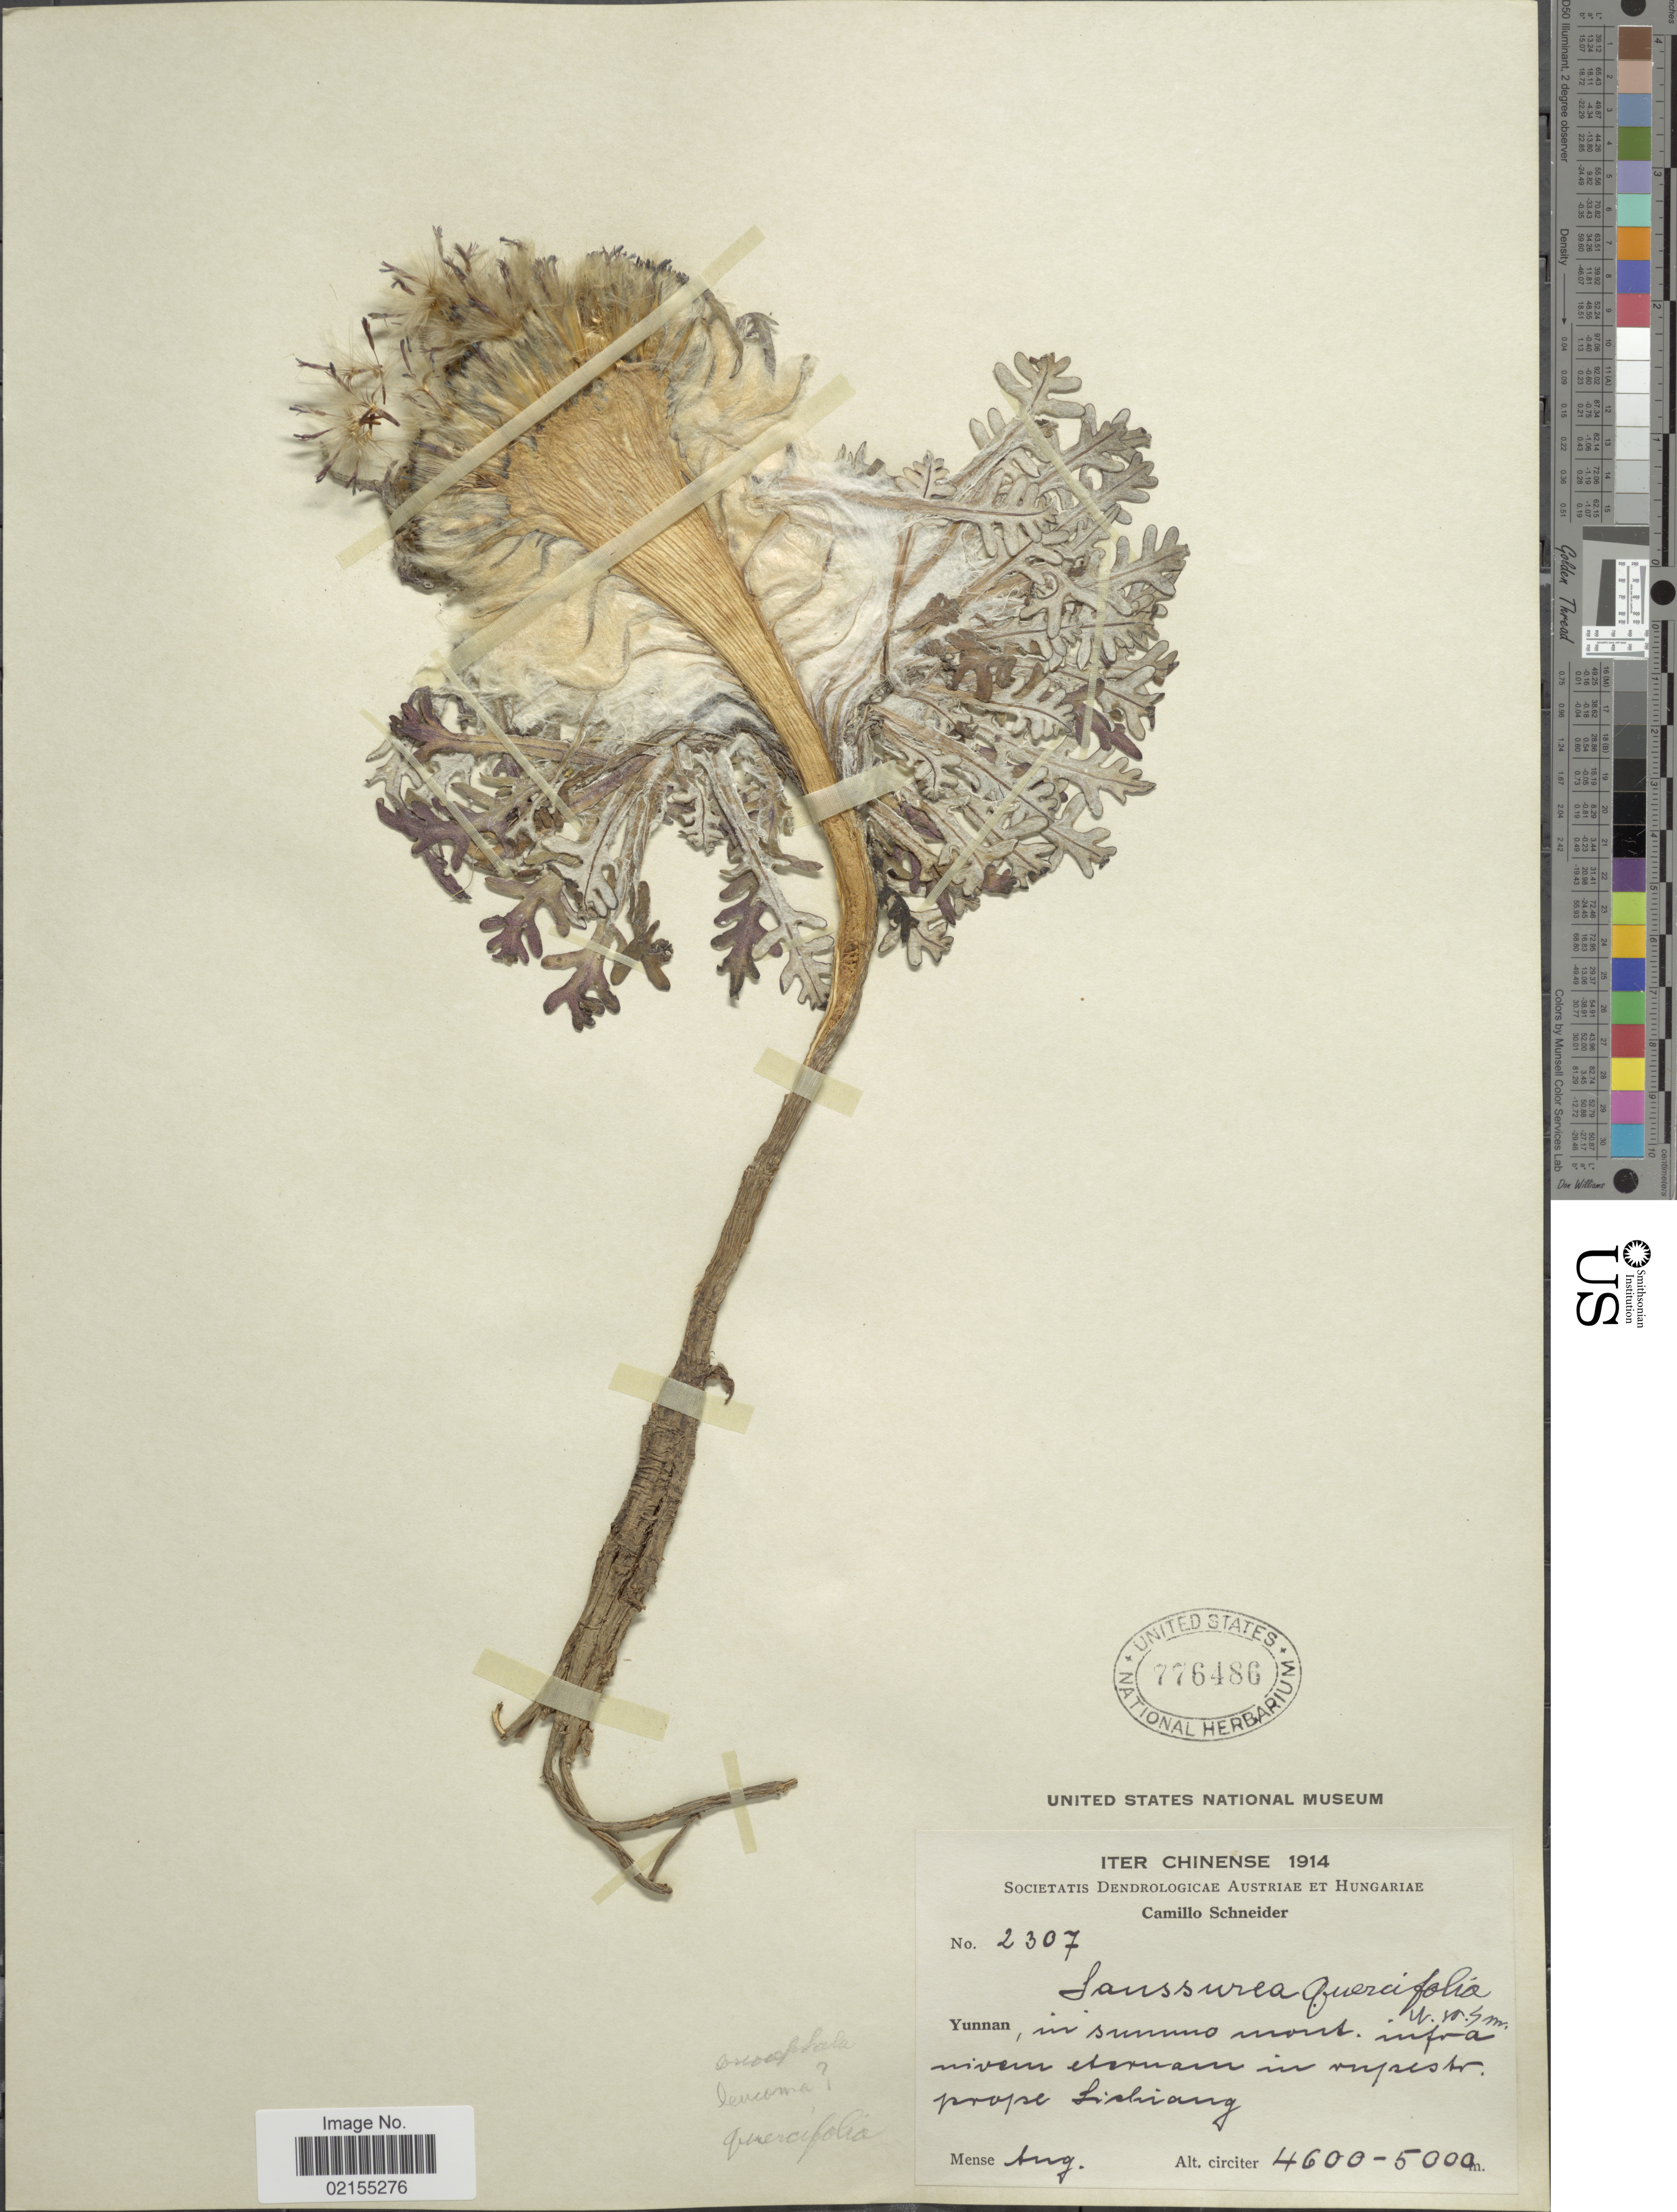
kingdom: Plantae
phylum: Tracheophyta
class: Magnoliopsida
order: Asterales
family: Asteraceae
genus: Saussurea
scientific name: Saussurea leucoma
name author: Diels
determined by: Chen, Yousheng S.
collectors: C. K. Schneider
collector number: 2307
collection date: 1914-08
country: China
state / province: Yunnan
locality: Iter Chinense, Yunnan, in sunnino mont. infra niveau eterman in rupestr. prope Lichiang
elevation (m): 4600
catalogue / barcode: US 776486